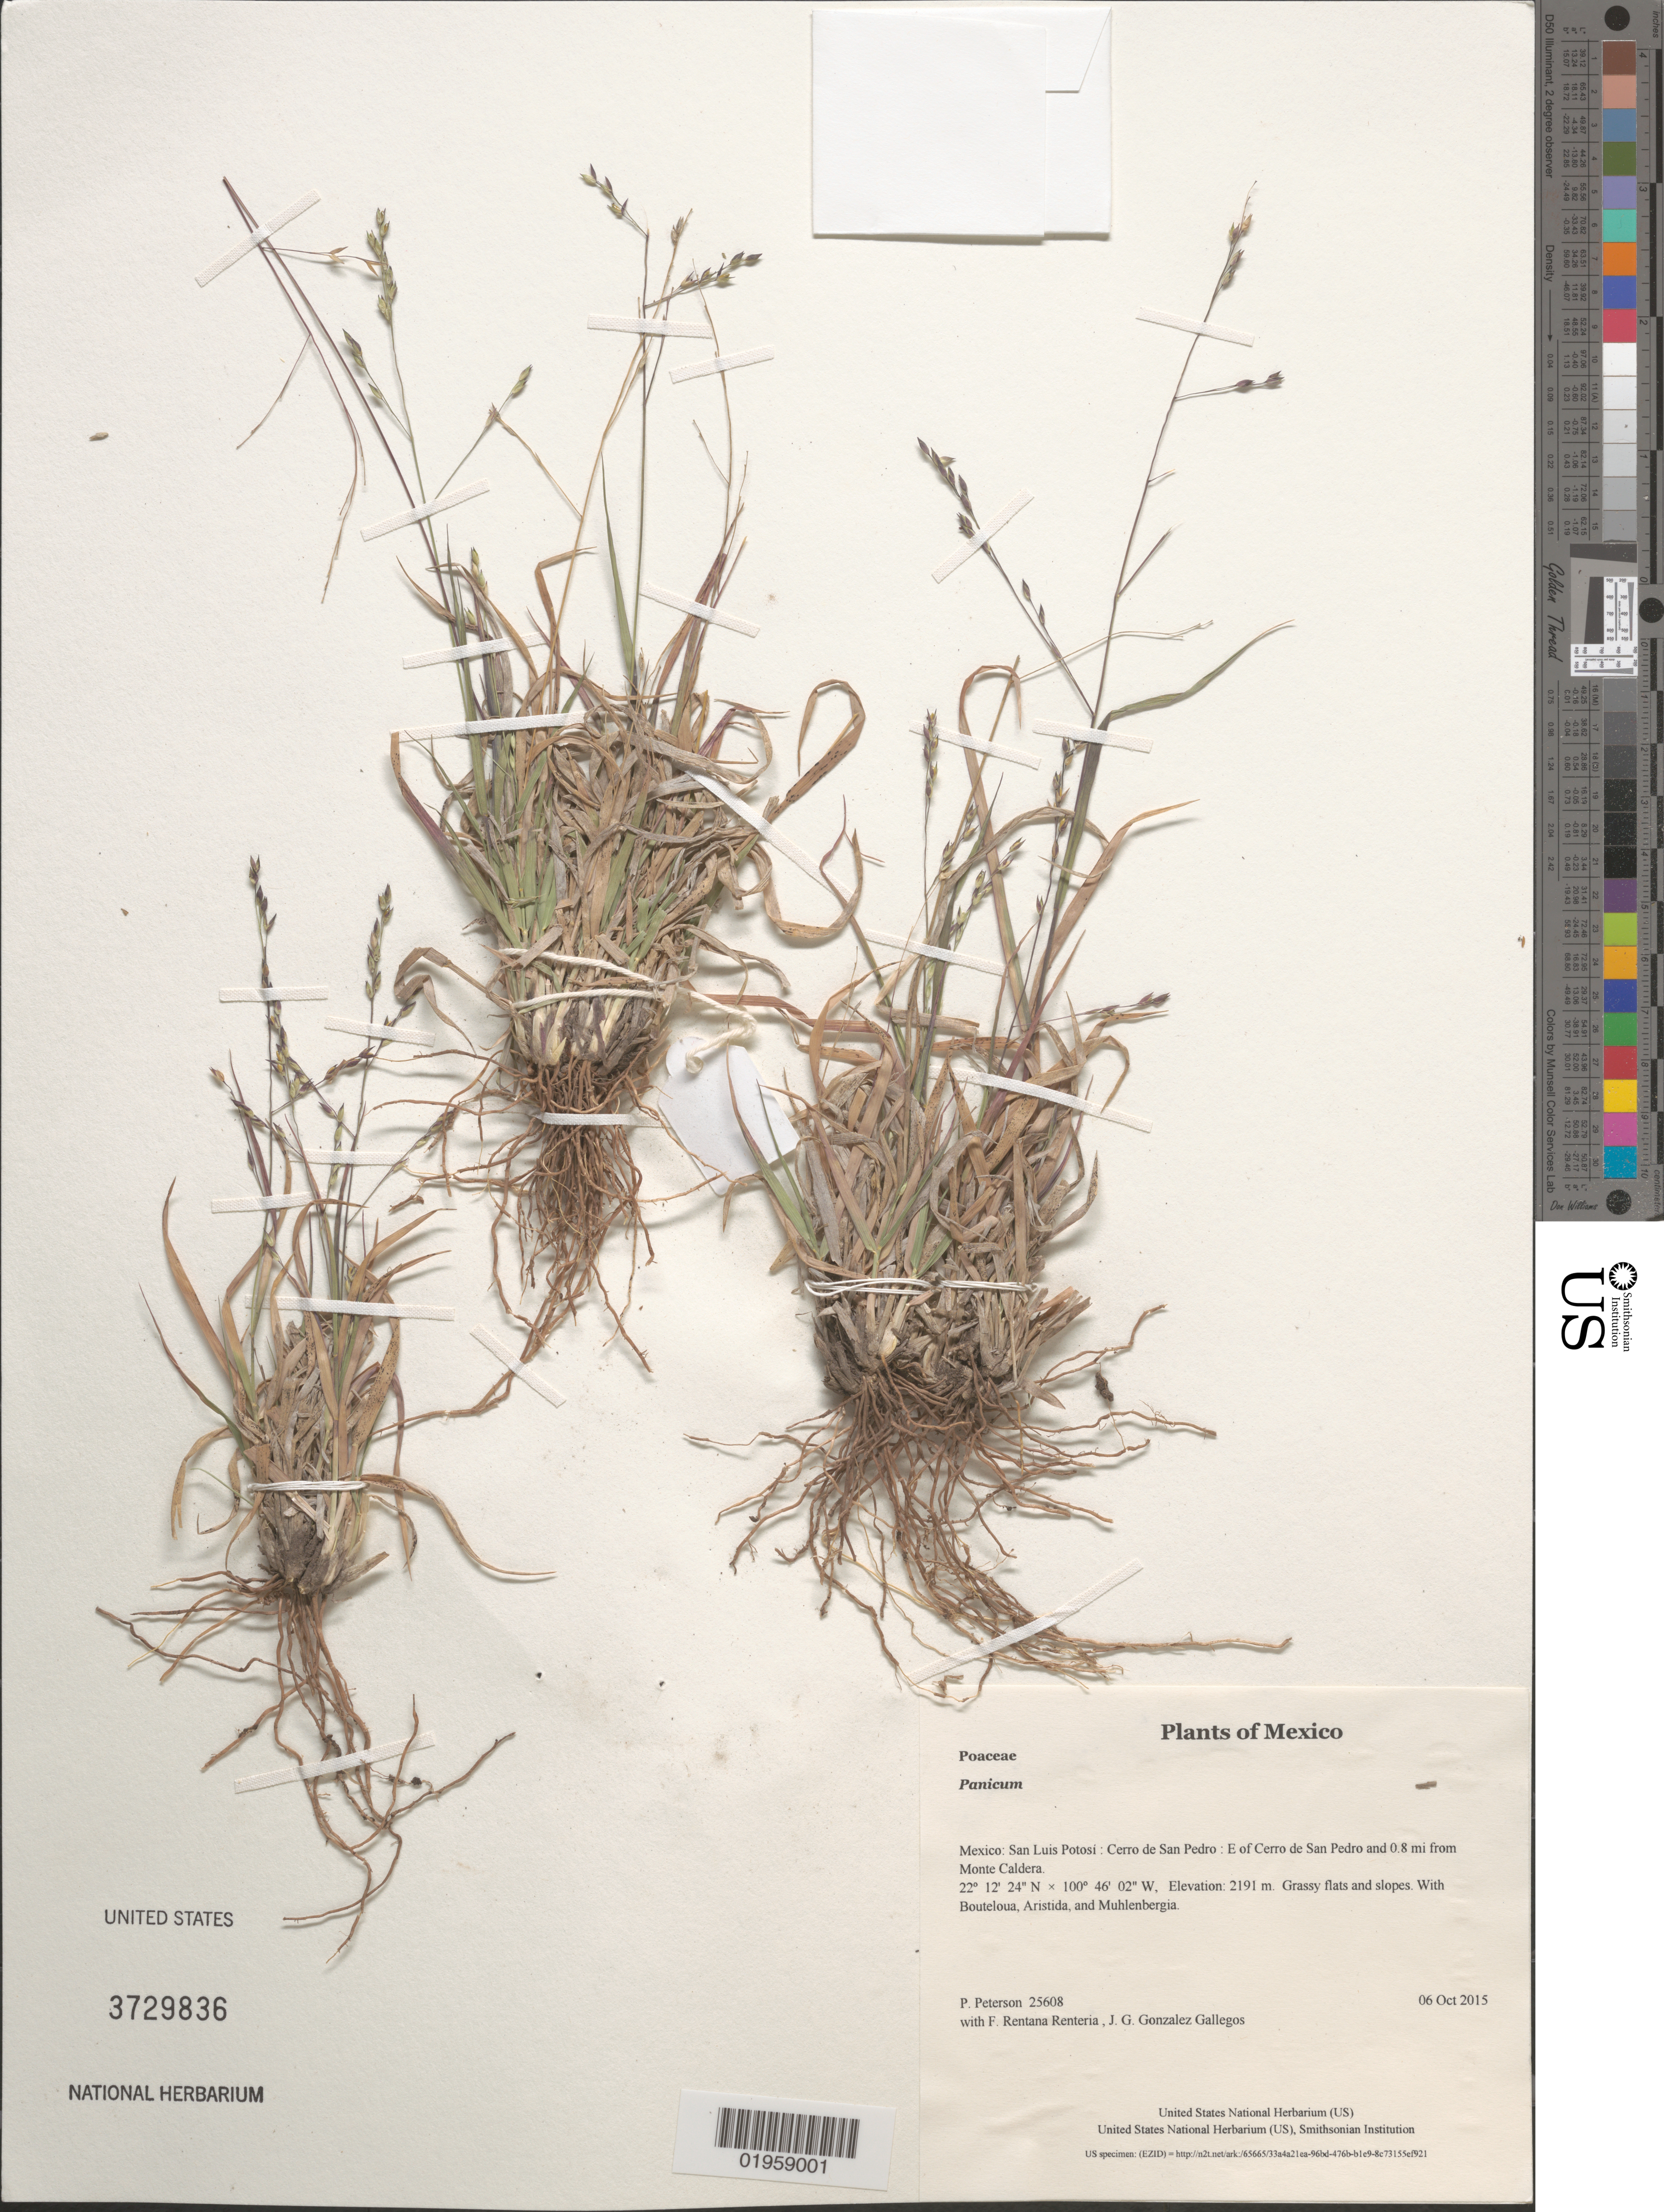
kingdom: Plantae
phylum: Tracheophyta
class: Liliopsida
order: Poales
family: Poaceae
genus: Panicum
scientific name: Panicum sp.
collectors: P. M. Peterson, F. Rentana Renteria & J. G. Gonzalez Gallegos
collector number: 25608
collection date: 2015-10-06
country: Mexico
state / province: San Luis Potosí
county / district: Cerro de San Pedro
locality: E of Cerro de San Pedro and 0.8 mi from Monte Caldera.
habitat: Grassy flats and slopes.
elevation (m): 2191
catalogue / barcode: US 3729836